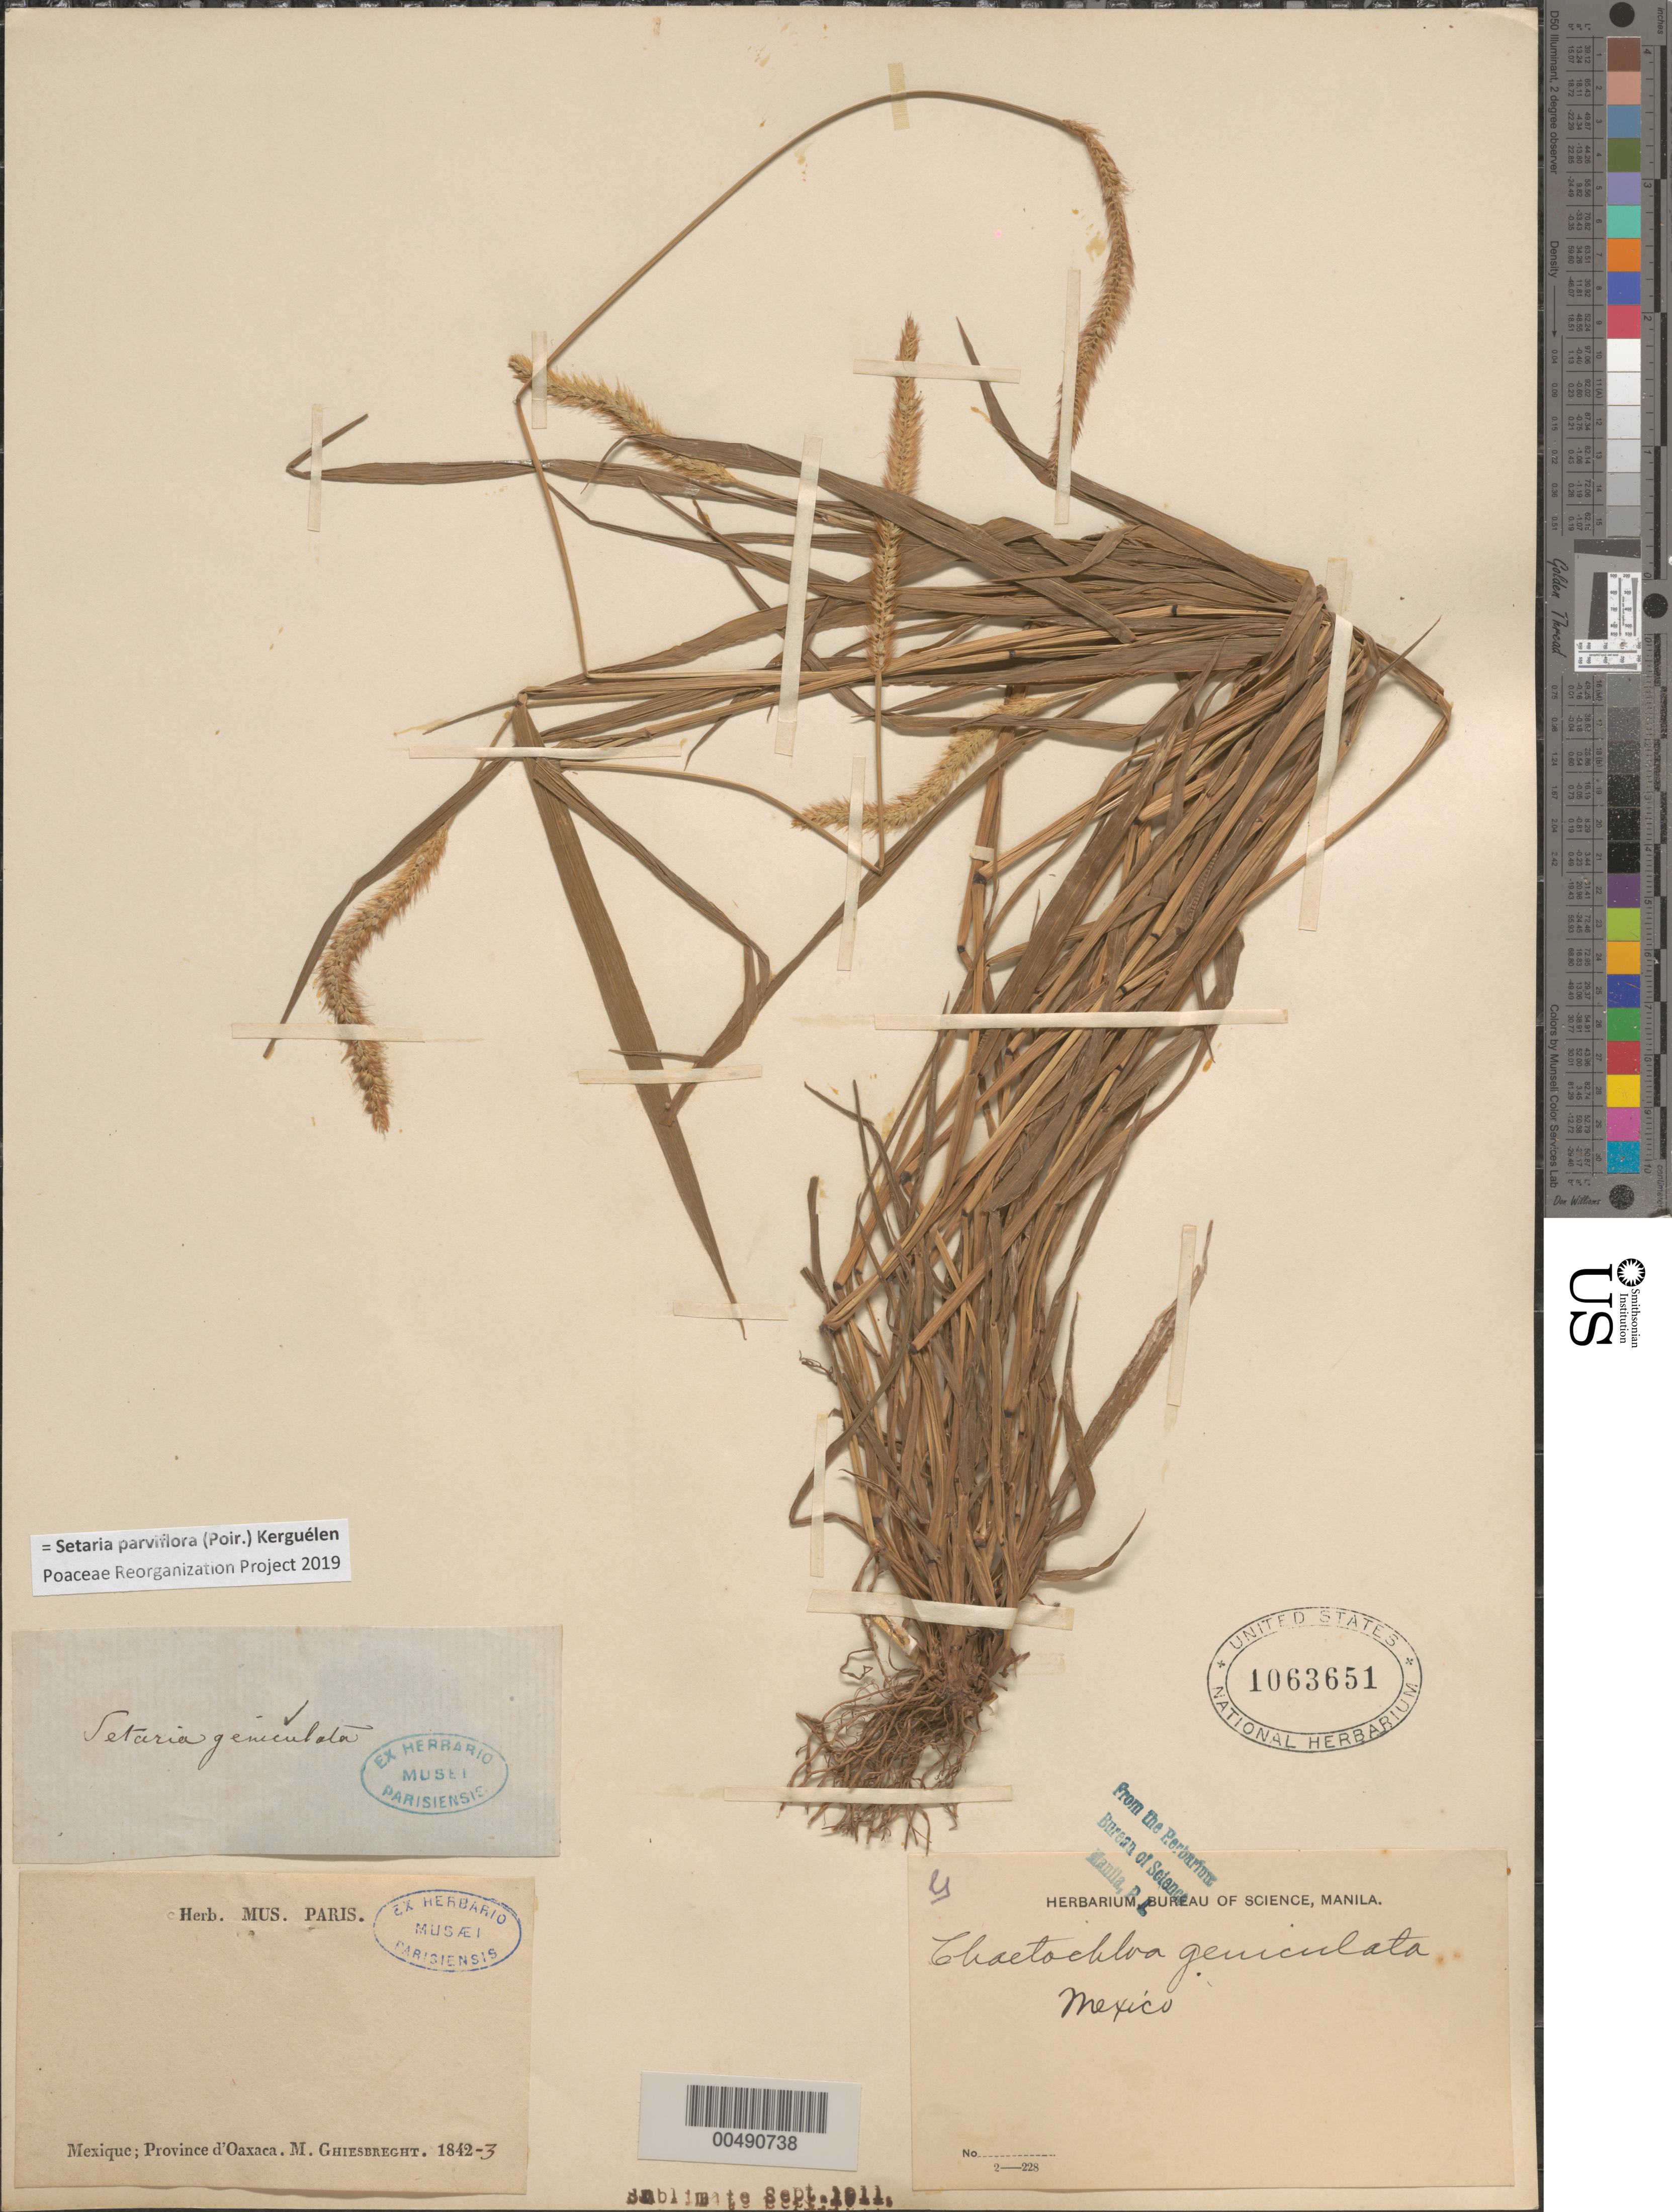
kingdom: Plantae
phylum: Tracheophyta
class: Liliopsida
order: Poales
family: Poaceae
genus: Setaria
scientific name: Setaria parviflora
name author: (Poir.) Kerguélen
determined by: Poaceae Reorganization Project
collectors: A. B. Ghiesbreght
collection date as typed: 1842 to -- --- 1843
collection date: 1842/1843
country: Mexico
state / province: Oaxaca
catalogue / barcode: US 1063651